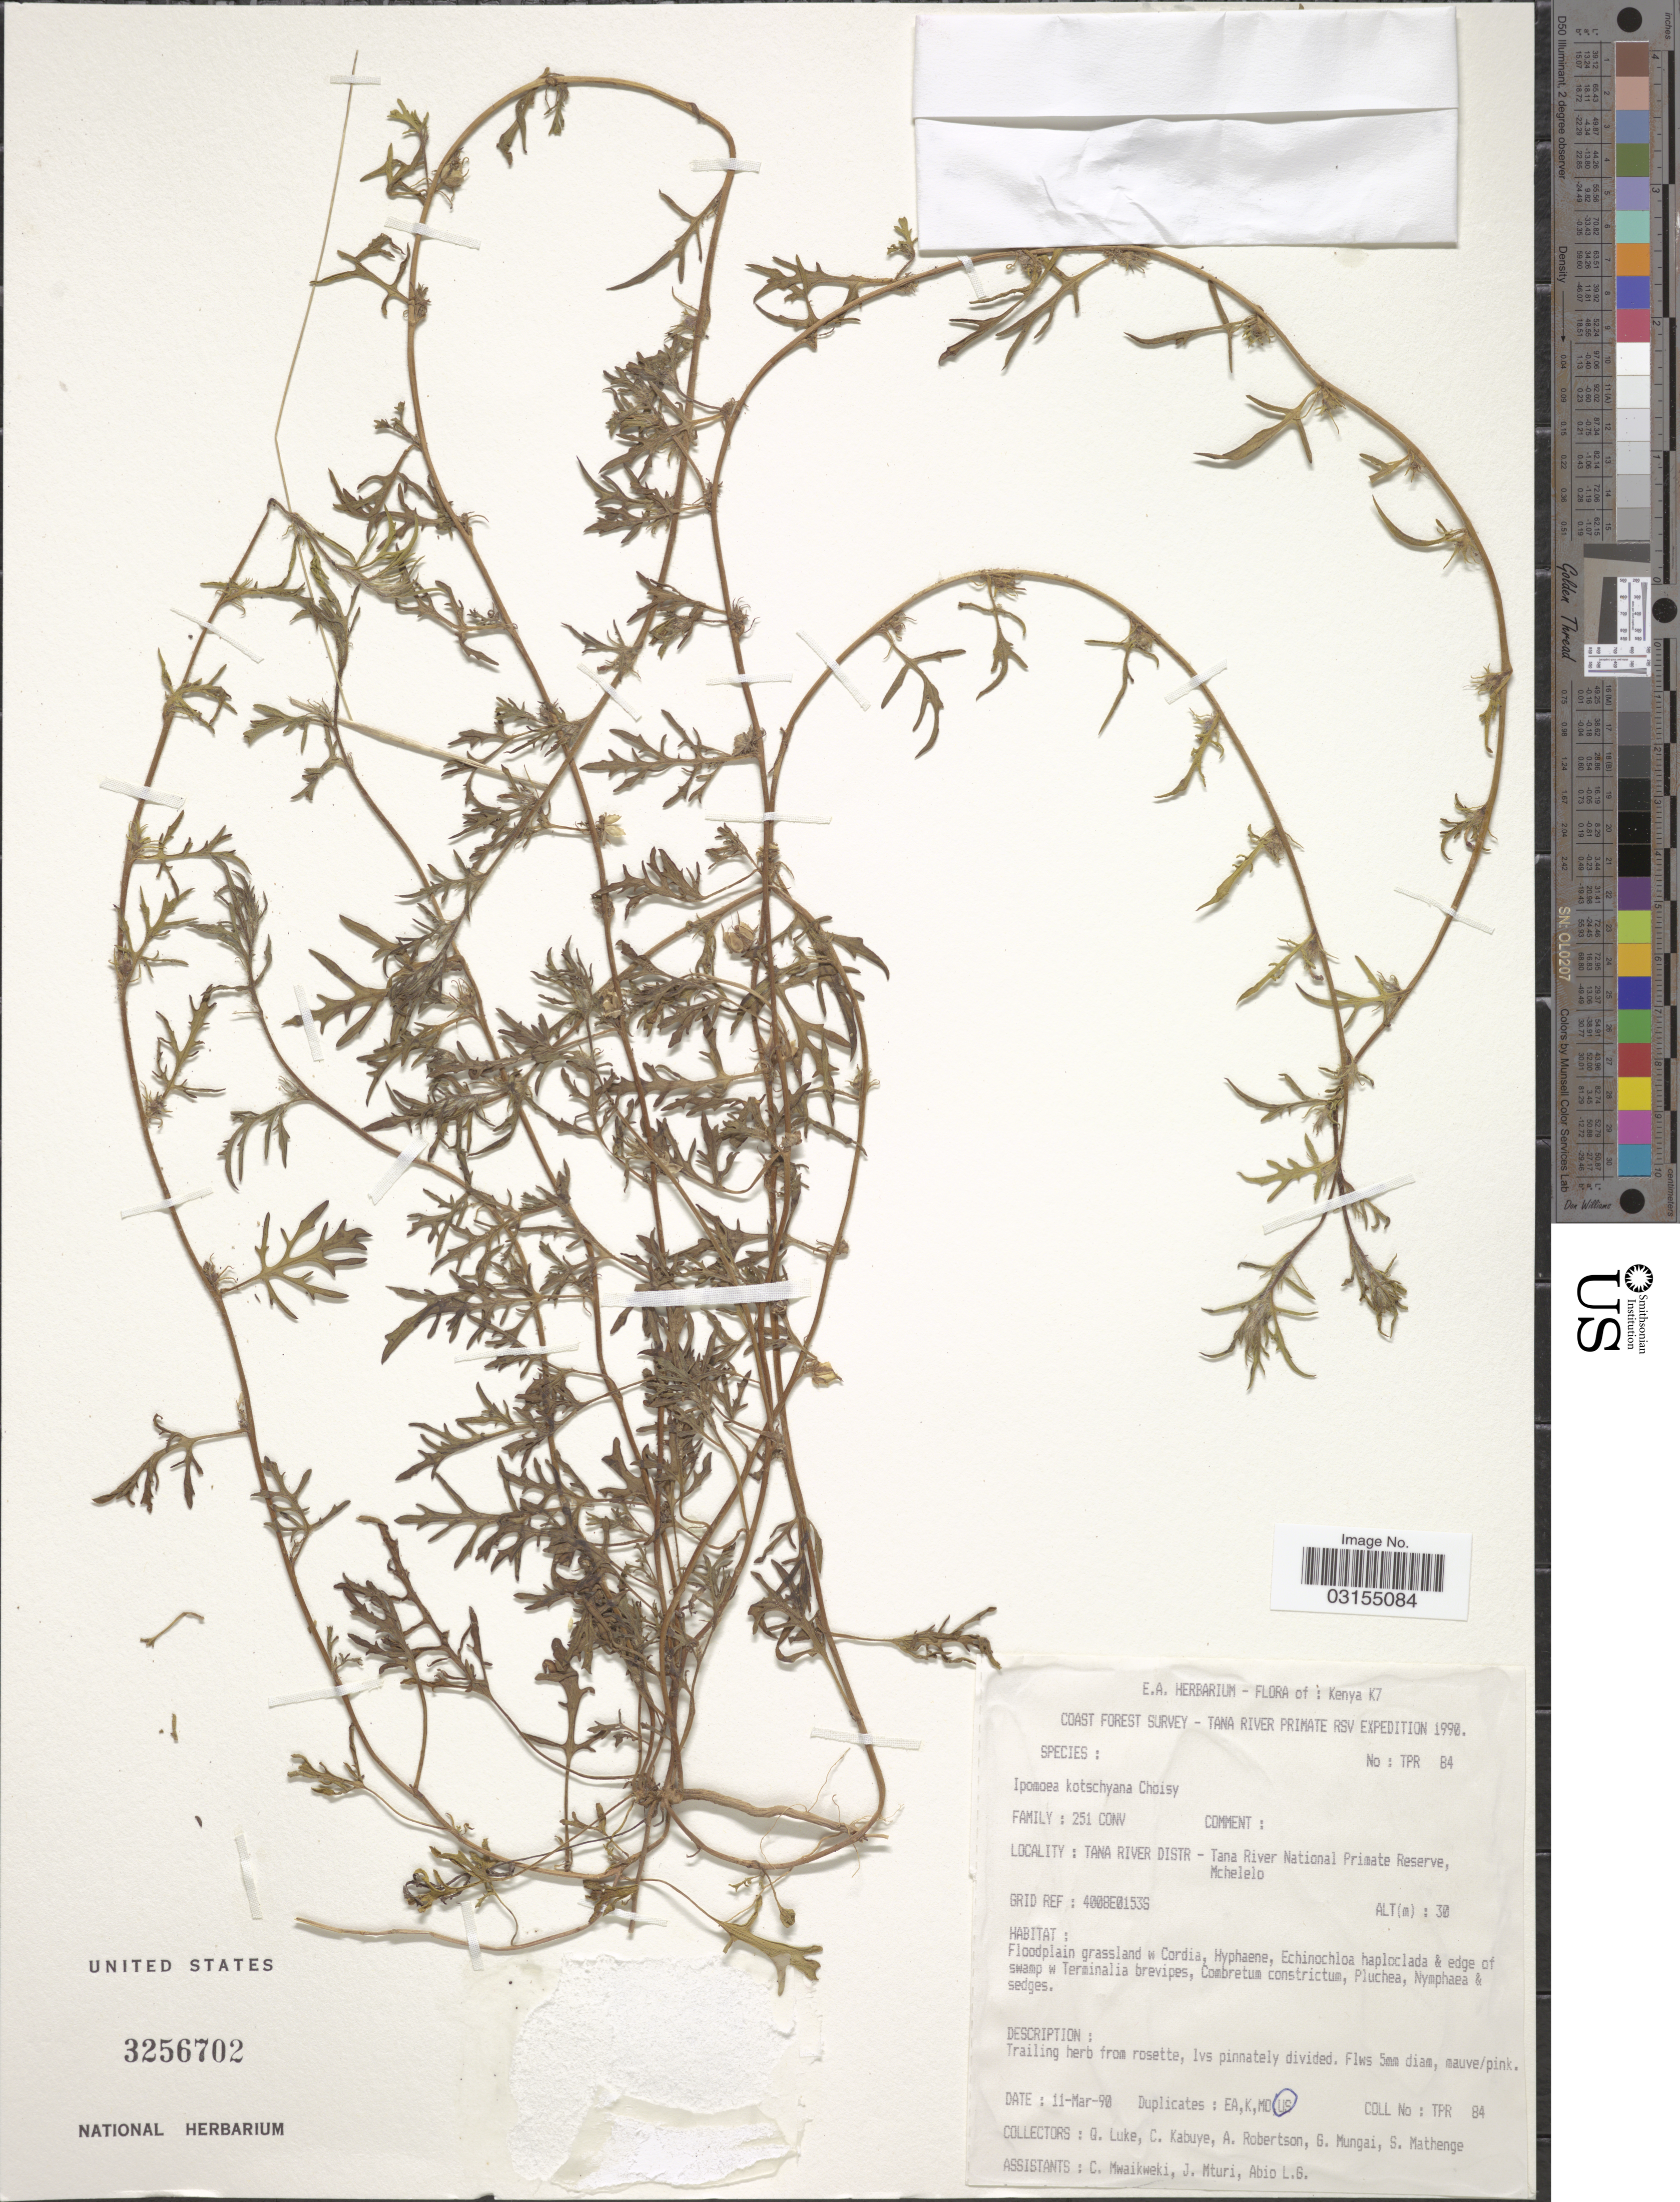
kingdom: Plantae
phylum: Tracheophyta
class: Magnoliopsida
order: Solanales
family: Convolvulaceae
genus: Ipomoea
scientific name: Ipomoea kotschyana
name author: Hochst. ex Choisy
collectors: Q. Luke, C. Kabuye, A. Robertson, G. Mungai & et al.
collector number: TPR 84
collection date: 1990-03-11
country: Kenya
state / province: Tana River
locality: Tana River Distr - Tana River National Primate Reserve, Mchelelo.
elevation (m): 30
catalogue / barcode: US 3256702